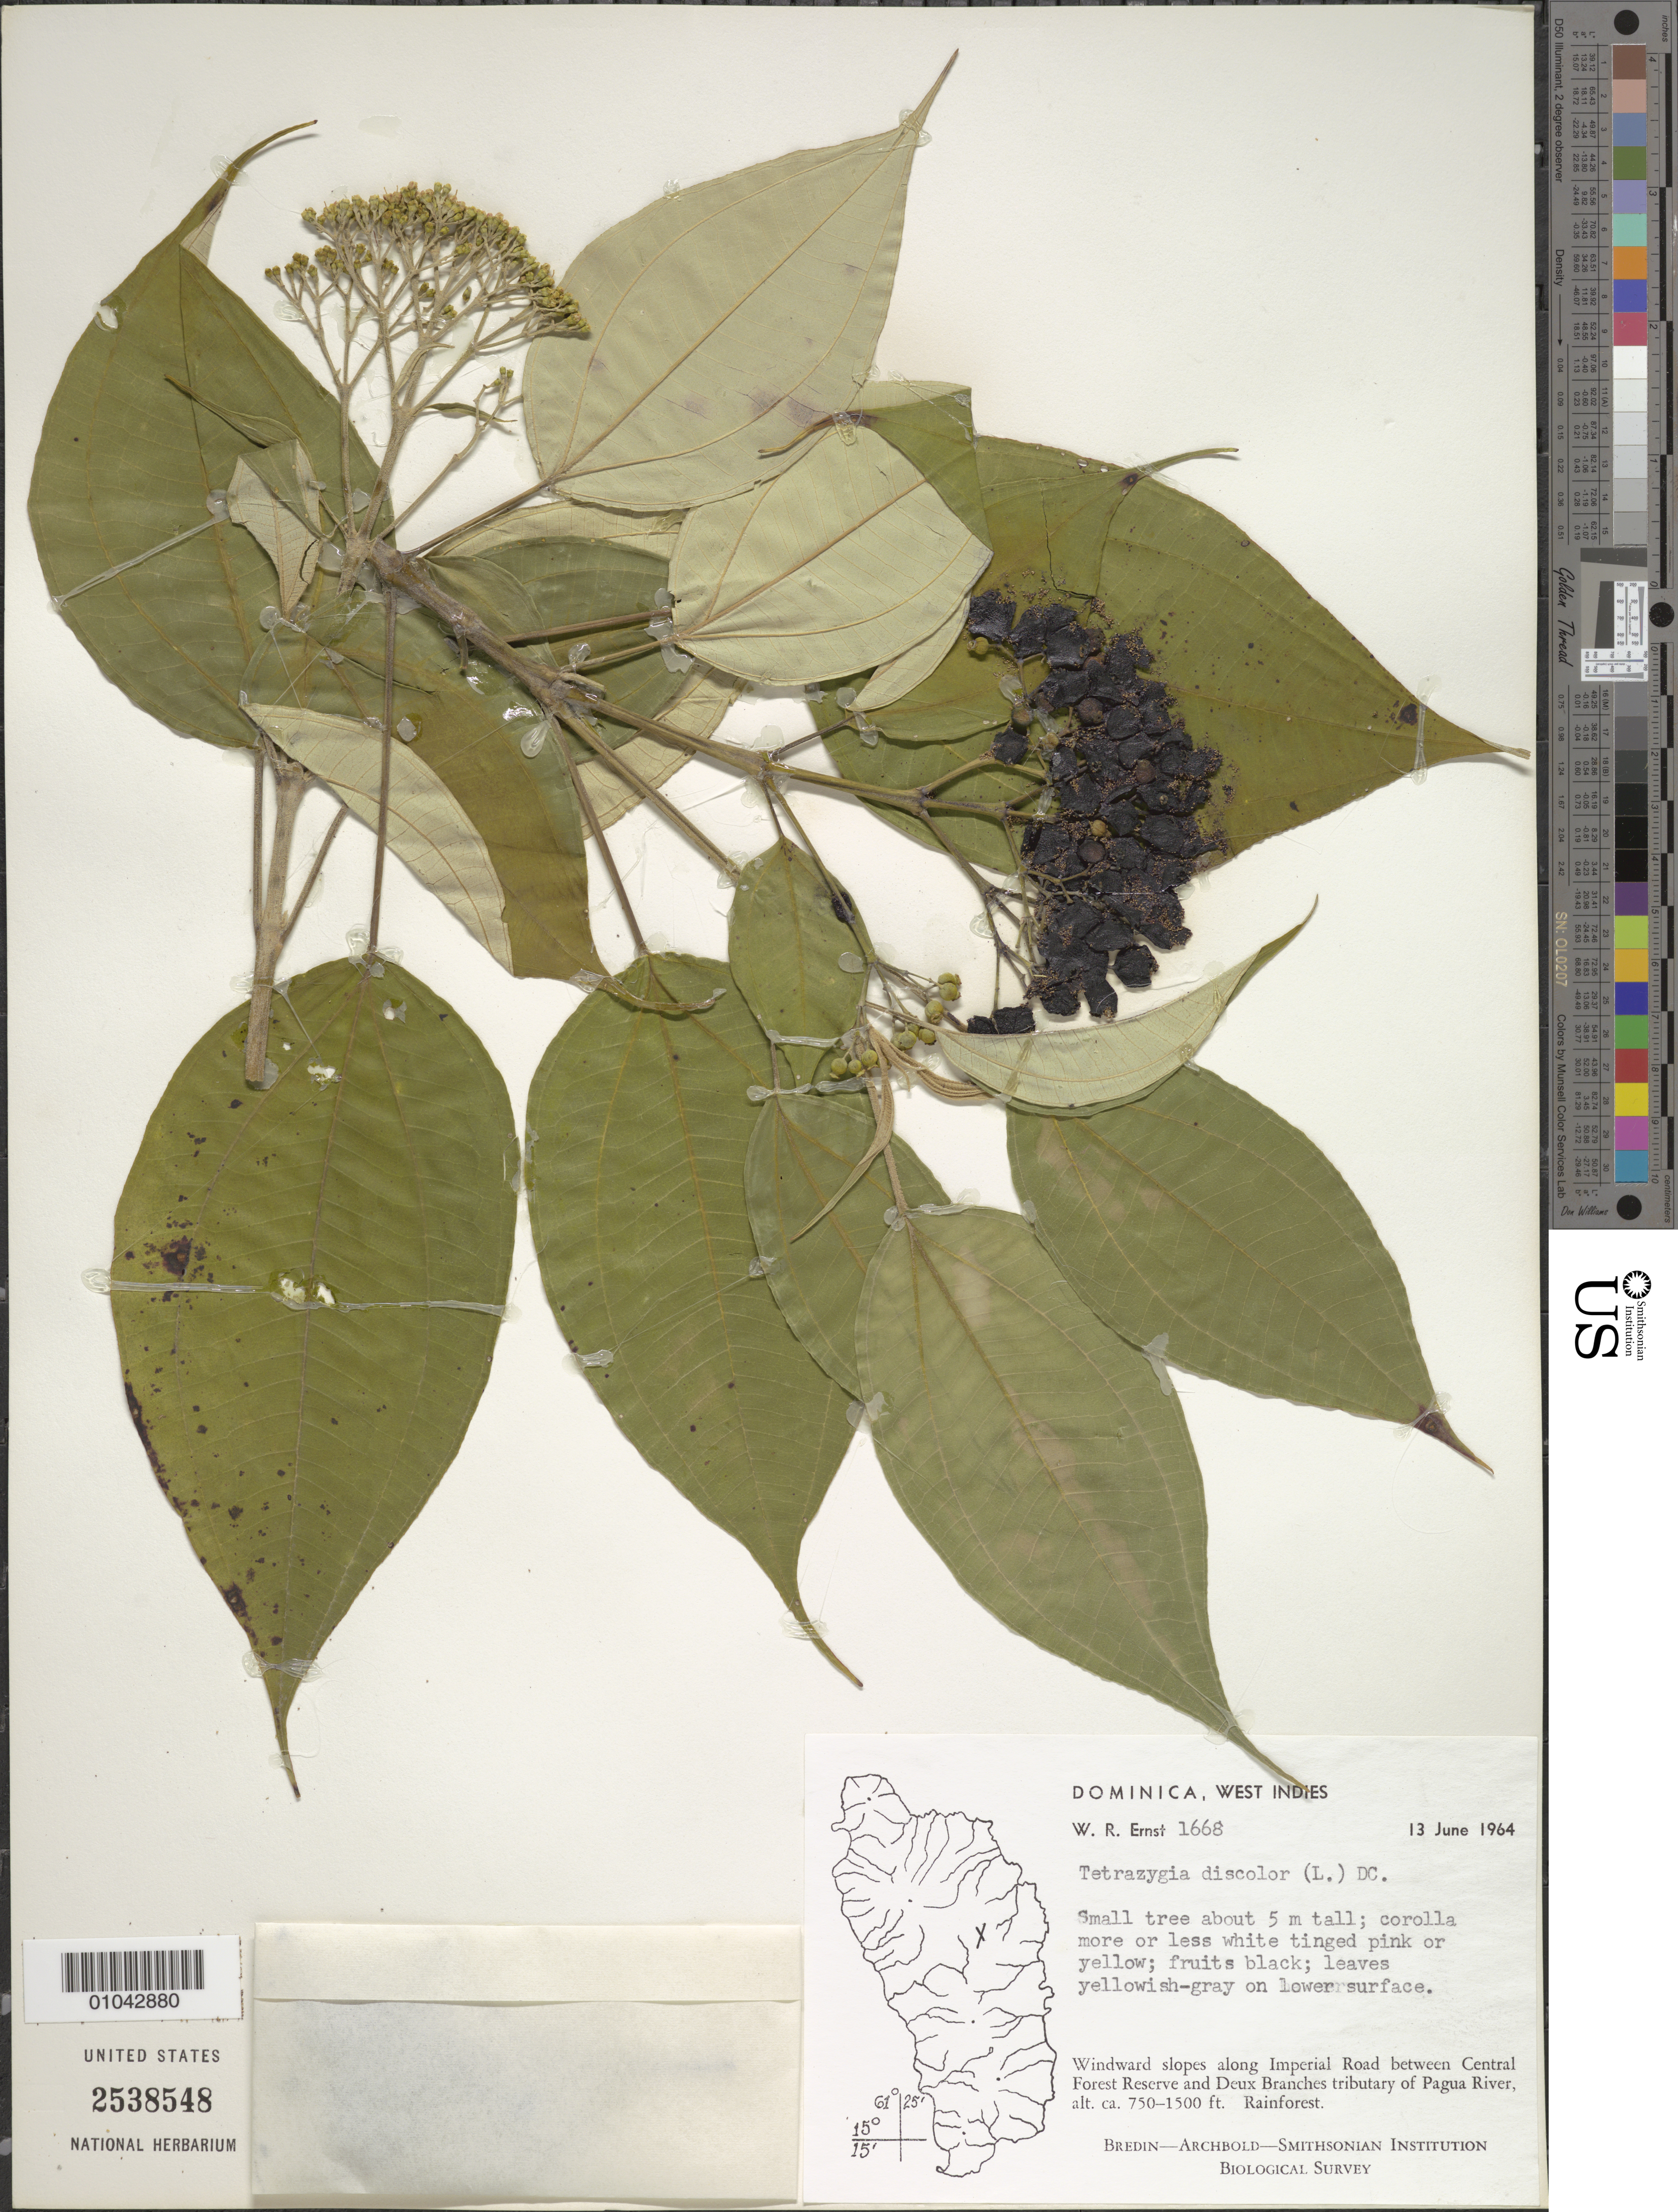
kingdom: Plantae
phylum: Tracheophyta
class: Magnoliopsida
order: Myrtales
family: Melastomataceae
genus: Tetrazygia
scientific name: Tetrazygia discolor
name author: (L.) DC.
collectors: W. R. Ernst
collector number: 1668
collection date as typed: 13 Jun 1964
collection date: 1964-06-13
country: Dominica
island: Dominica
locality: Imperial Road between Central Forest Reserve and Deux Branches tributary of Pagua River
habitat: Windward slopes, rainforest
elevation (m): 229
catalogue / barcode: US 2538548